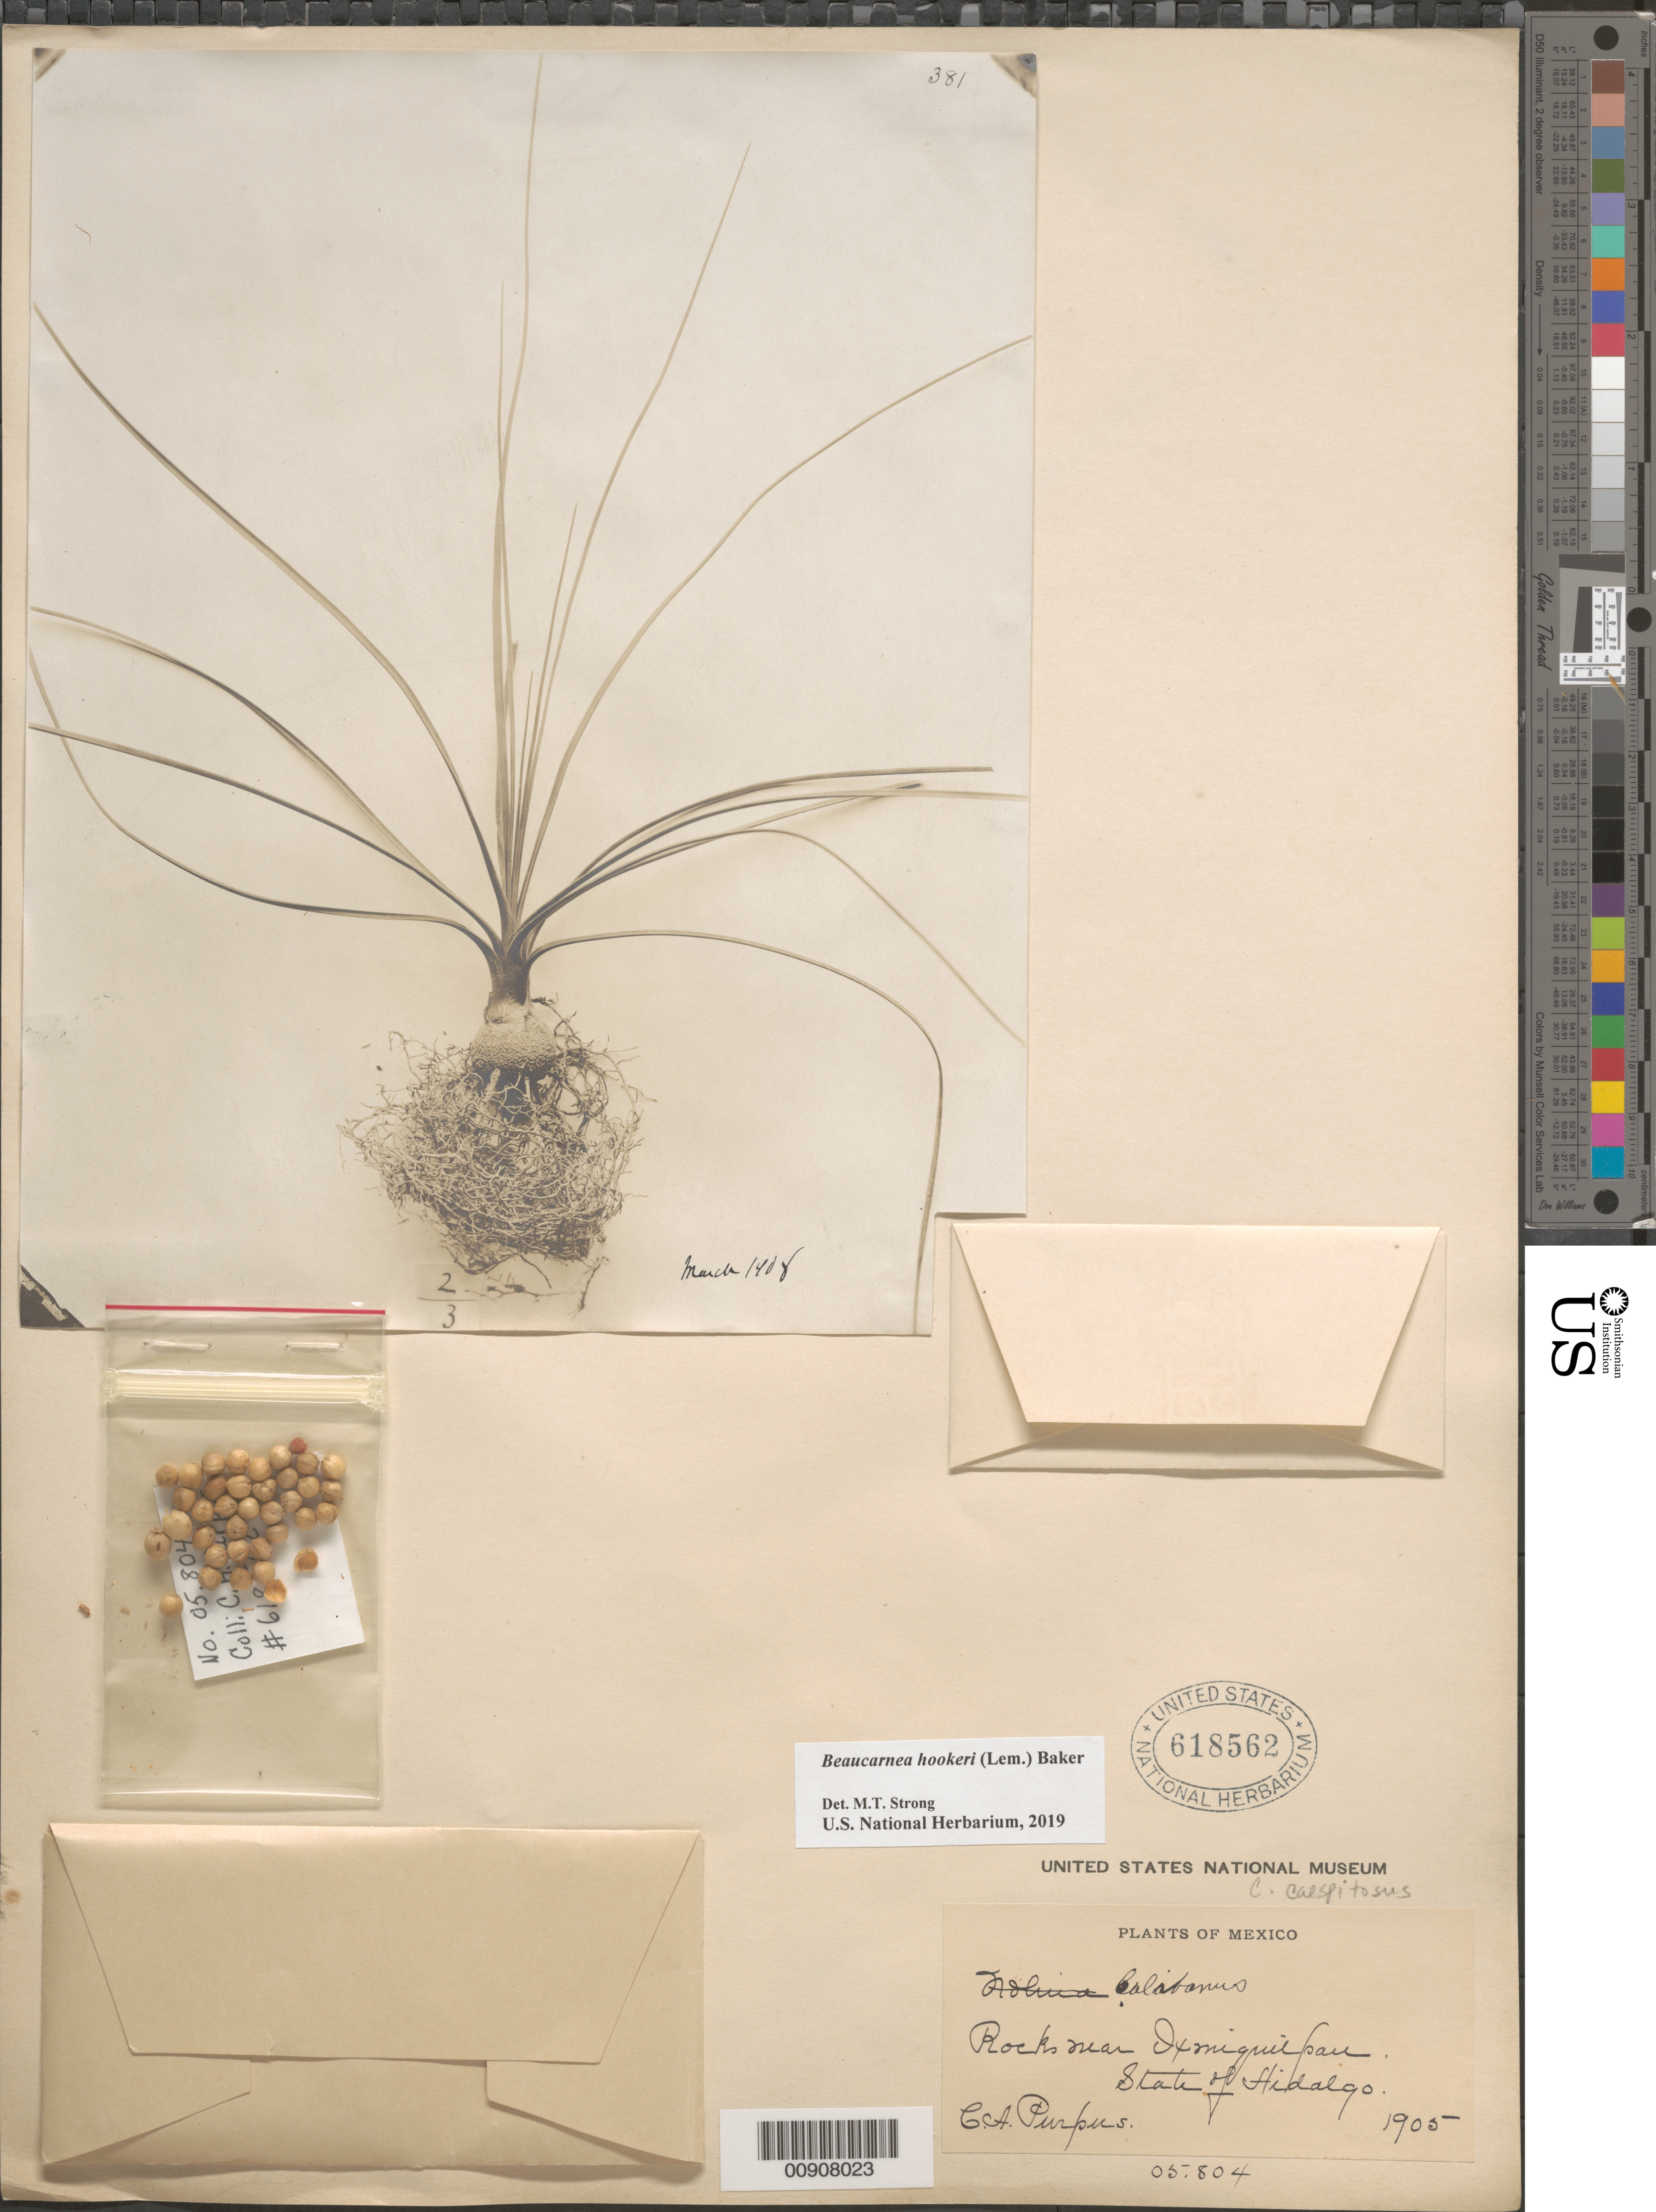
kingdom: Plantae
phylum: Tracheophyta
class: Liliopsida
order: Asparagales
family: Asparagaceae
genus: Beaucarnea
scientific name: Beaucarnea hookeri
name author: (Lem.) Baker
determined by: Strong, Mark T., (BOT), Smithsonian Institution - National Museum of Natural History (UNITED STATES)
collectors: C. A. Purpus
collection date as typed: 1905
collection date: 1905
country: Mexico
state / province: Hidalgo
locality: Near Ixmiquilpan, State of Hidalgo.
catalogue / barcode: US 618562